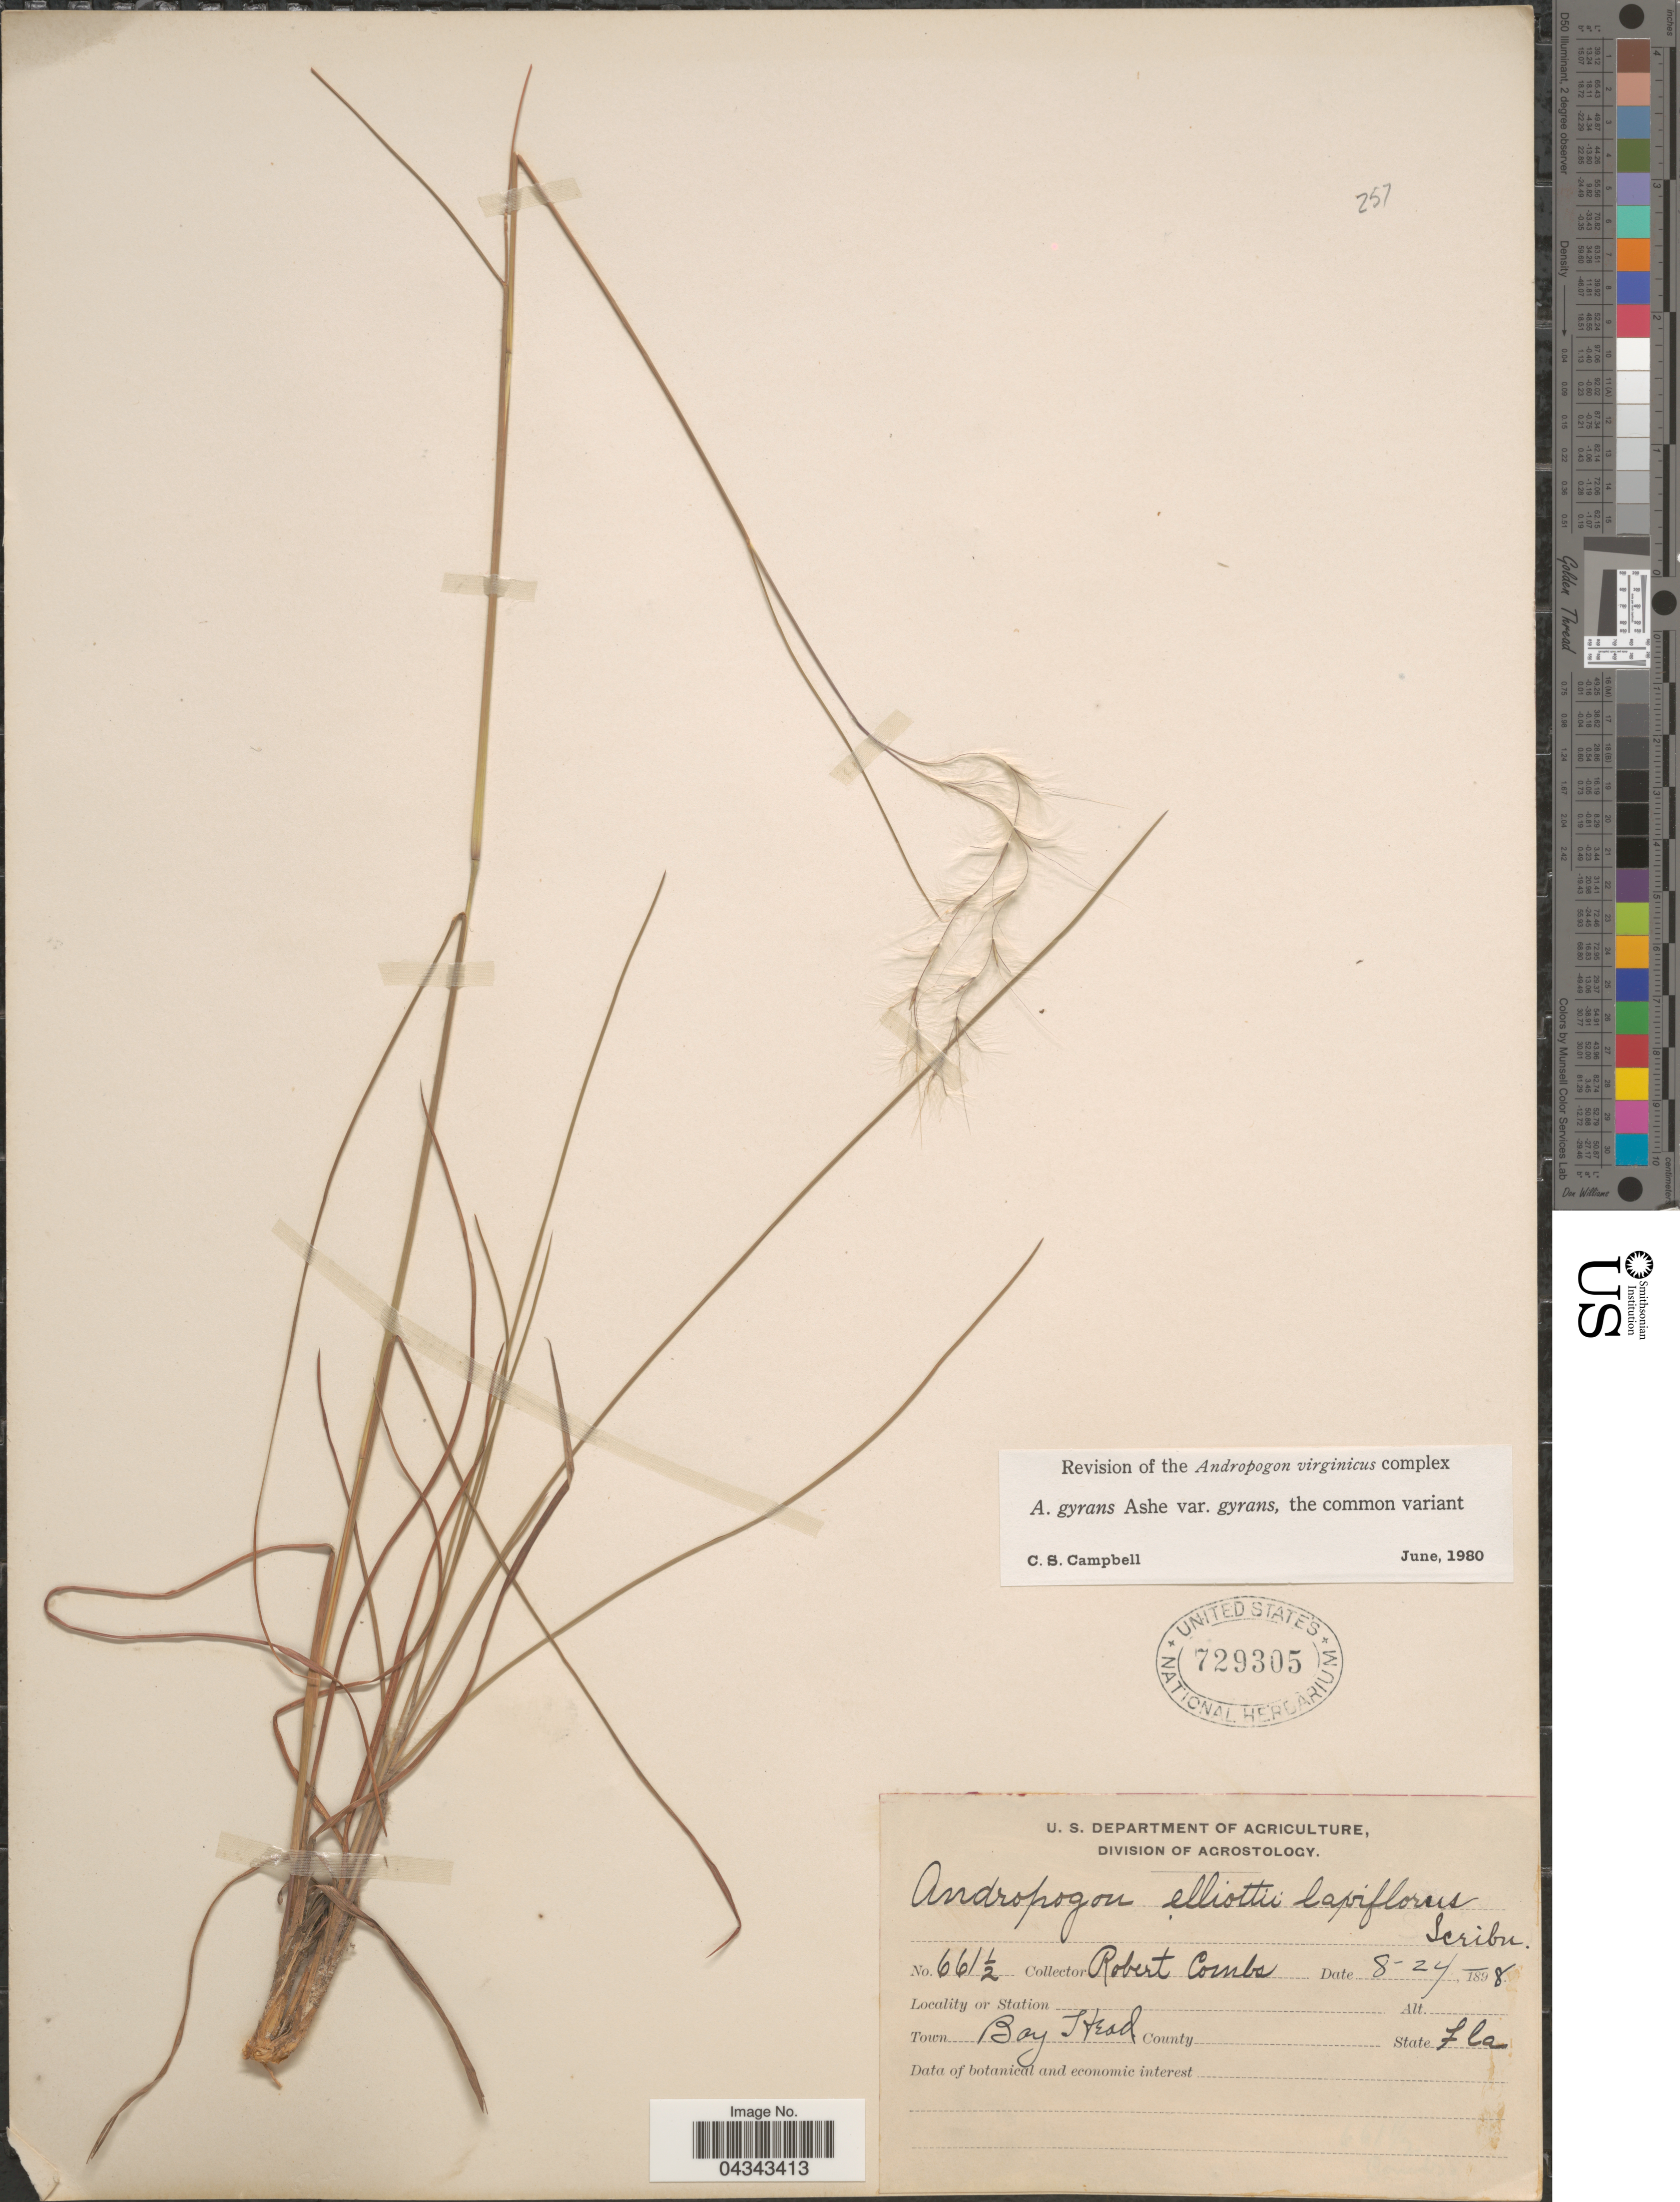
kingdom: Plantae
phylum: Tracheophyta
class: Liliopsida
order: Poales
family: Poaceae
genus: Andropogon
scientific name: Andropogon gyrans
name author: Ashe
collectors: R. Combs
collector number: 661½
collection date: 1898-08-24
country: United States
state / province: Florida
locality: Town Bay Head.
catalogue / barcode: US 729305